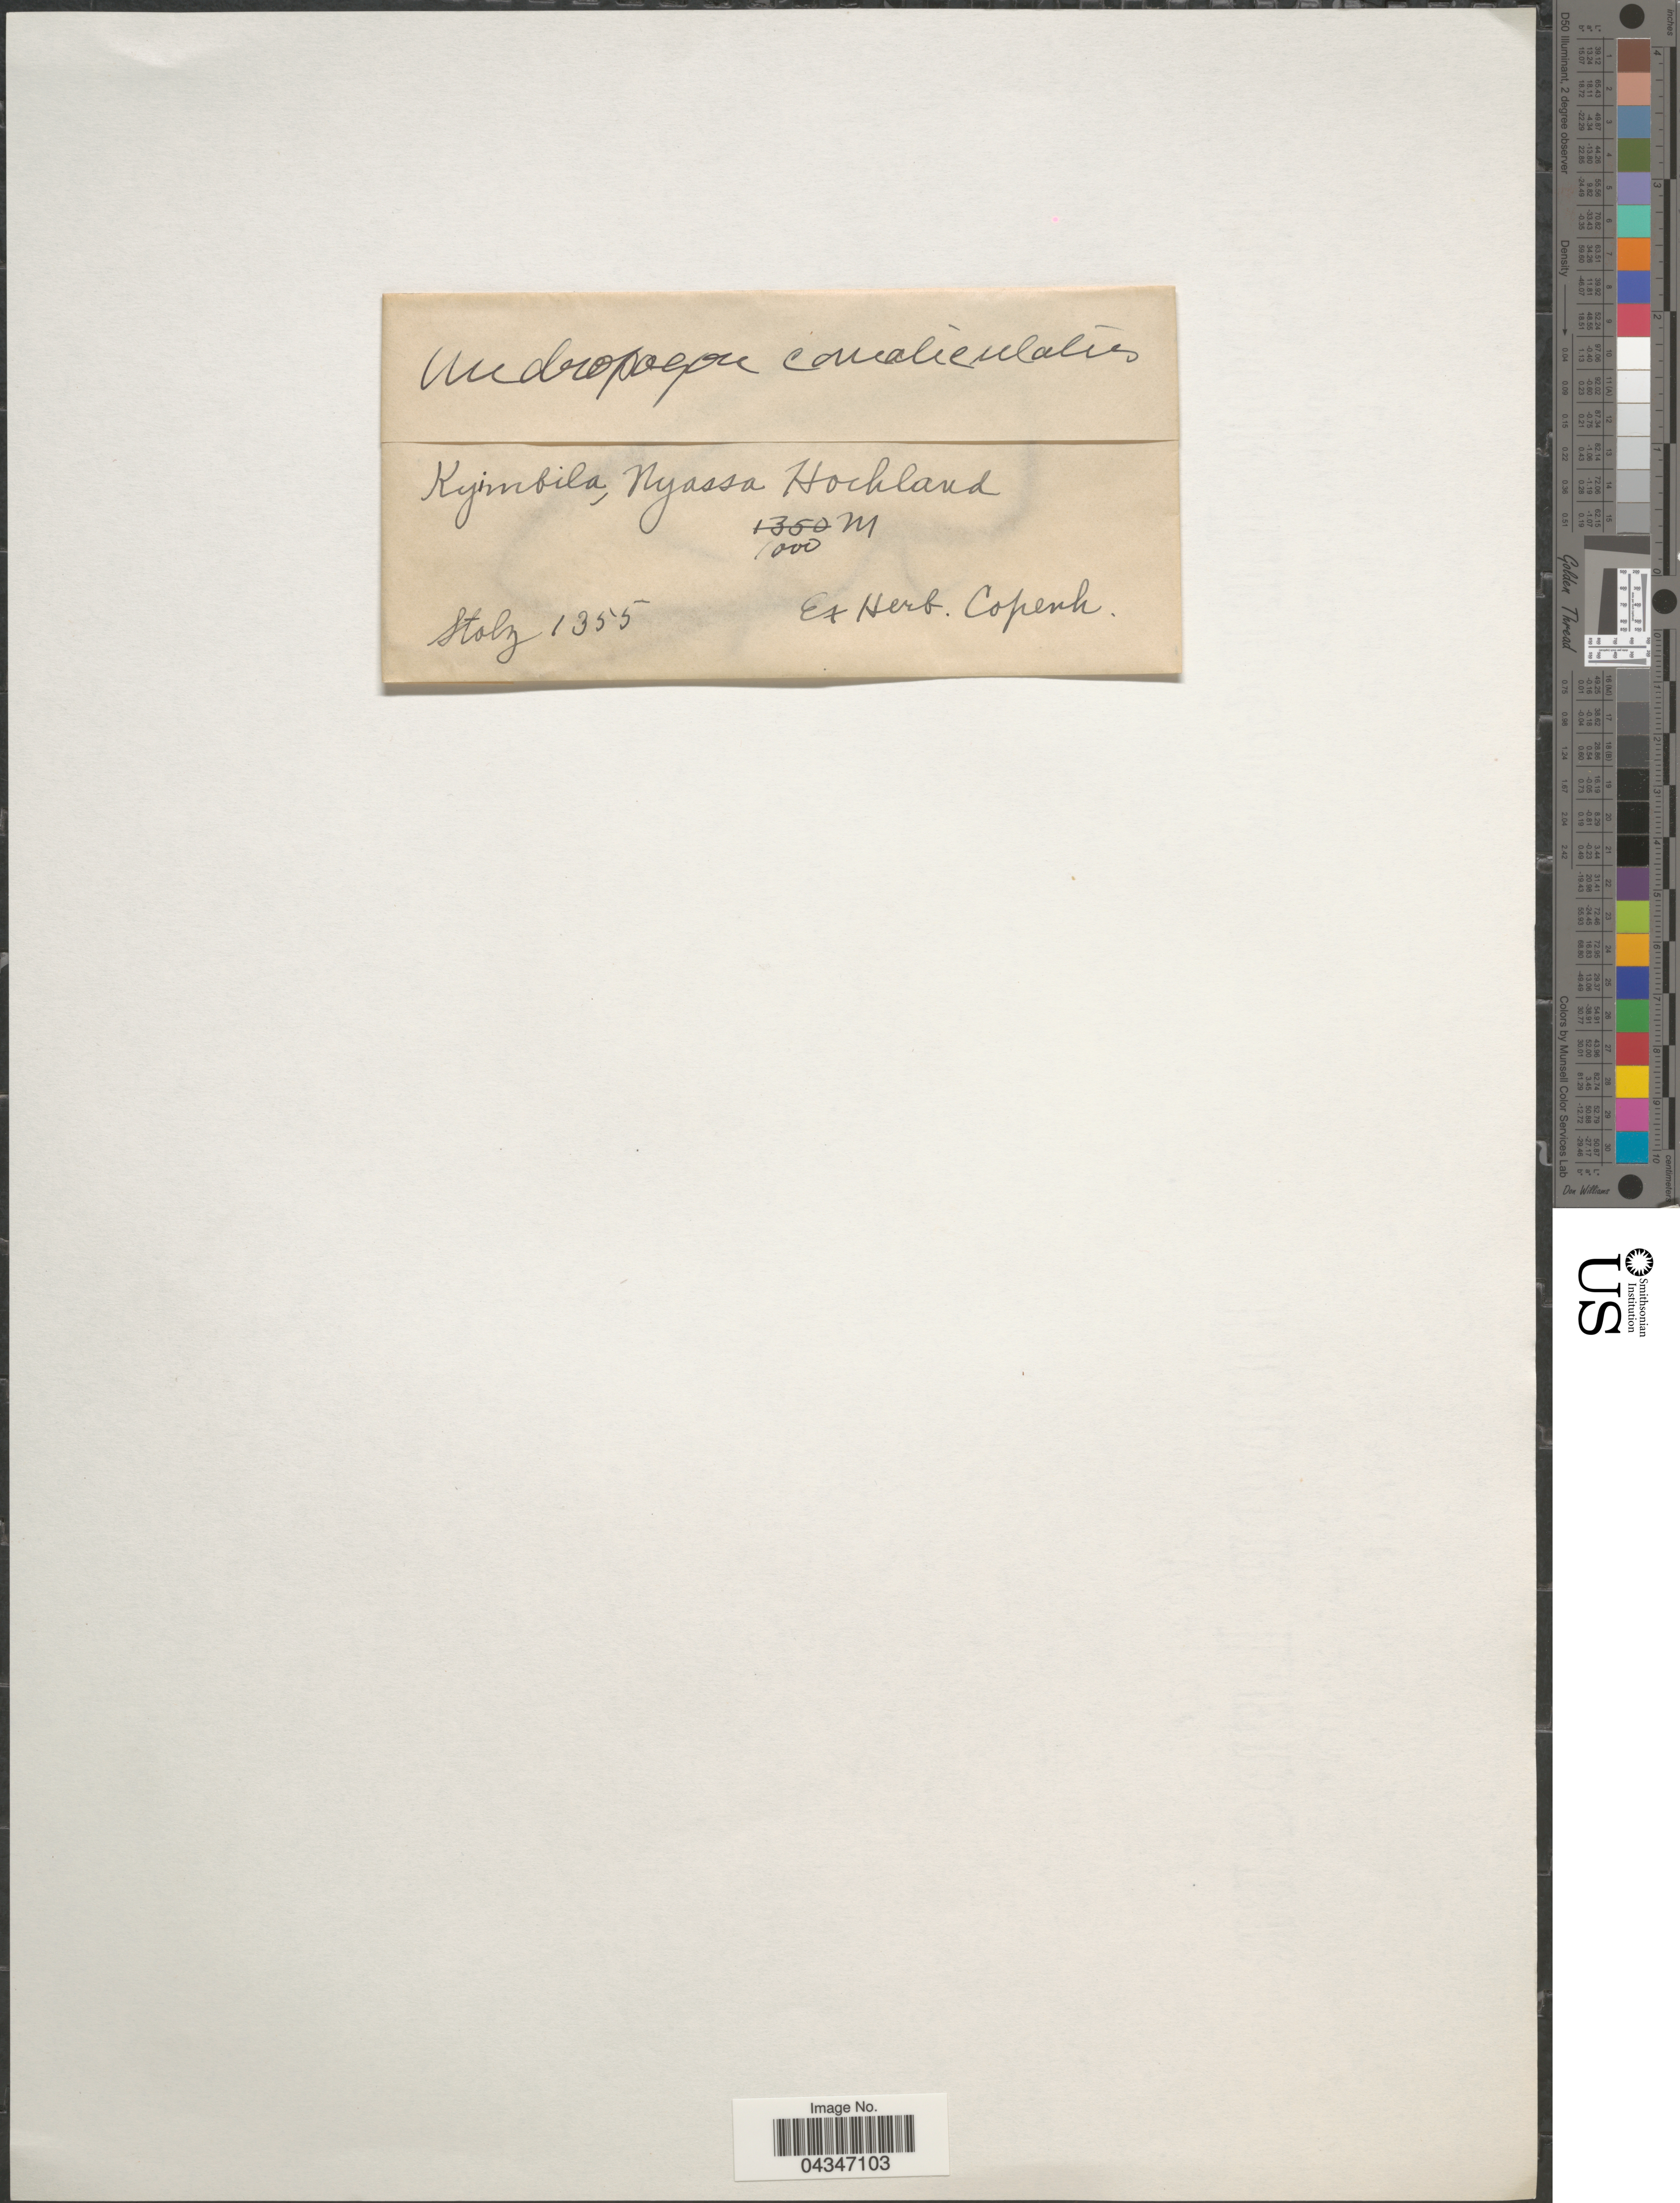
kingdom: Plantae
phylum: Tracheophyta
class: Liliopsida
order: Poales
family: Poaceae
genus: Andropogon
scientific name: Andropogon canaliculatus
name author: Schumach.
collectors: Stolz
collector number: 1355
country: Tanzania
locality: Kyimbila, Nyassa Hochland.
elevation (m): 1000